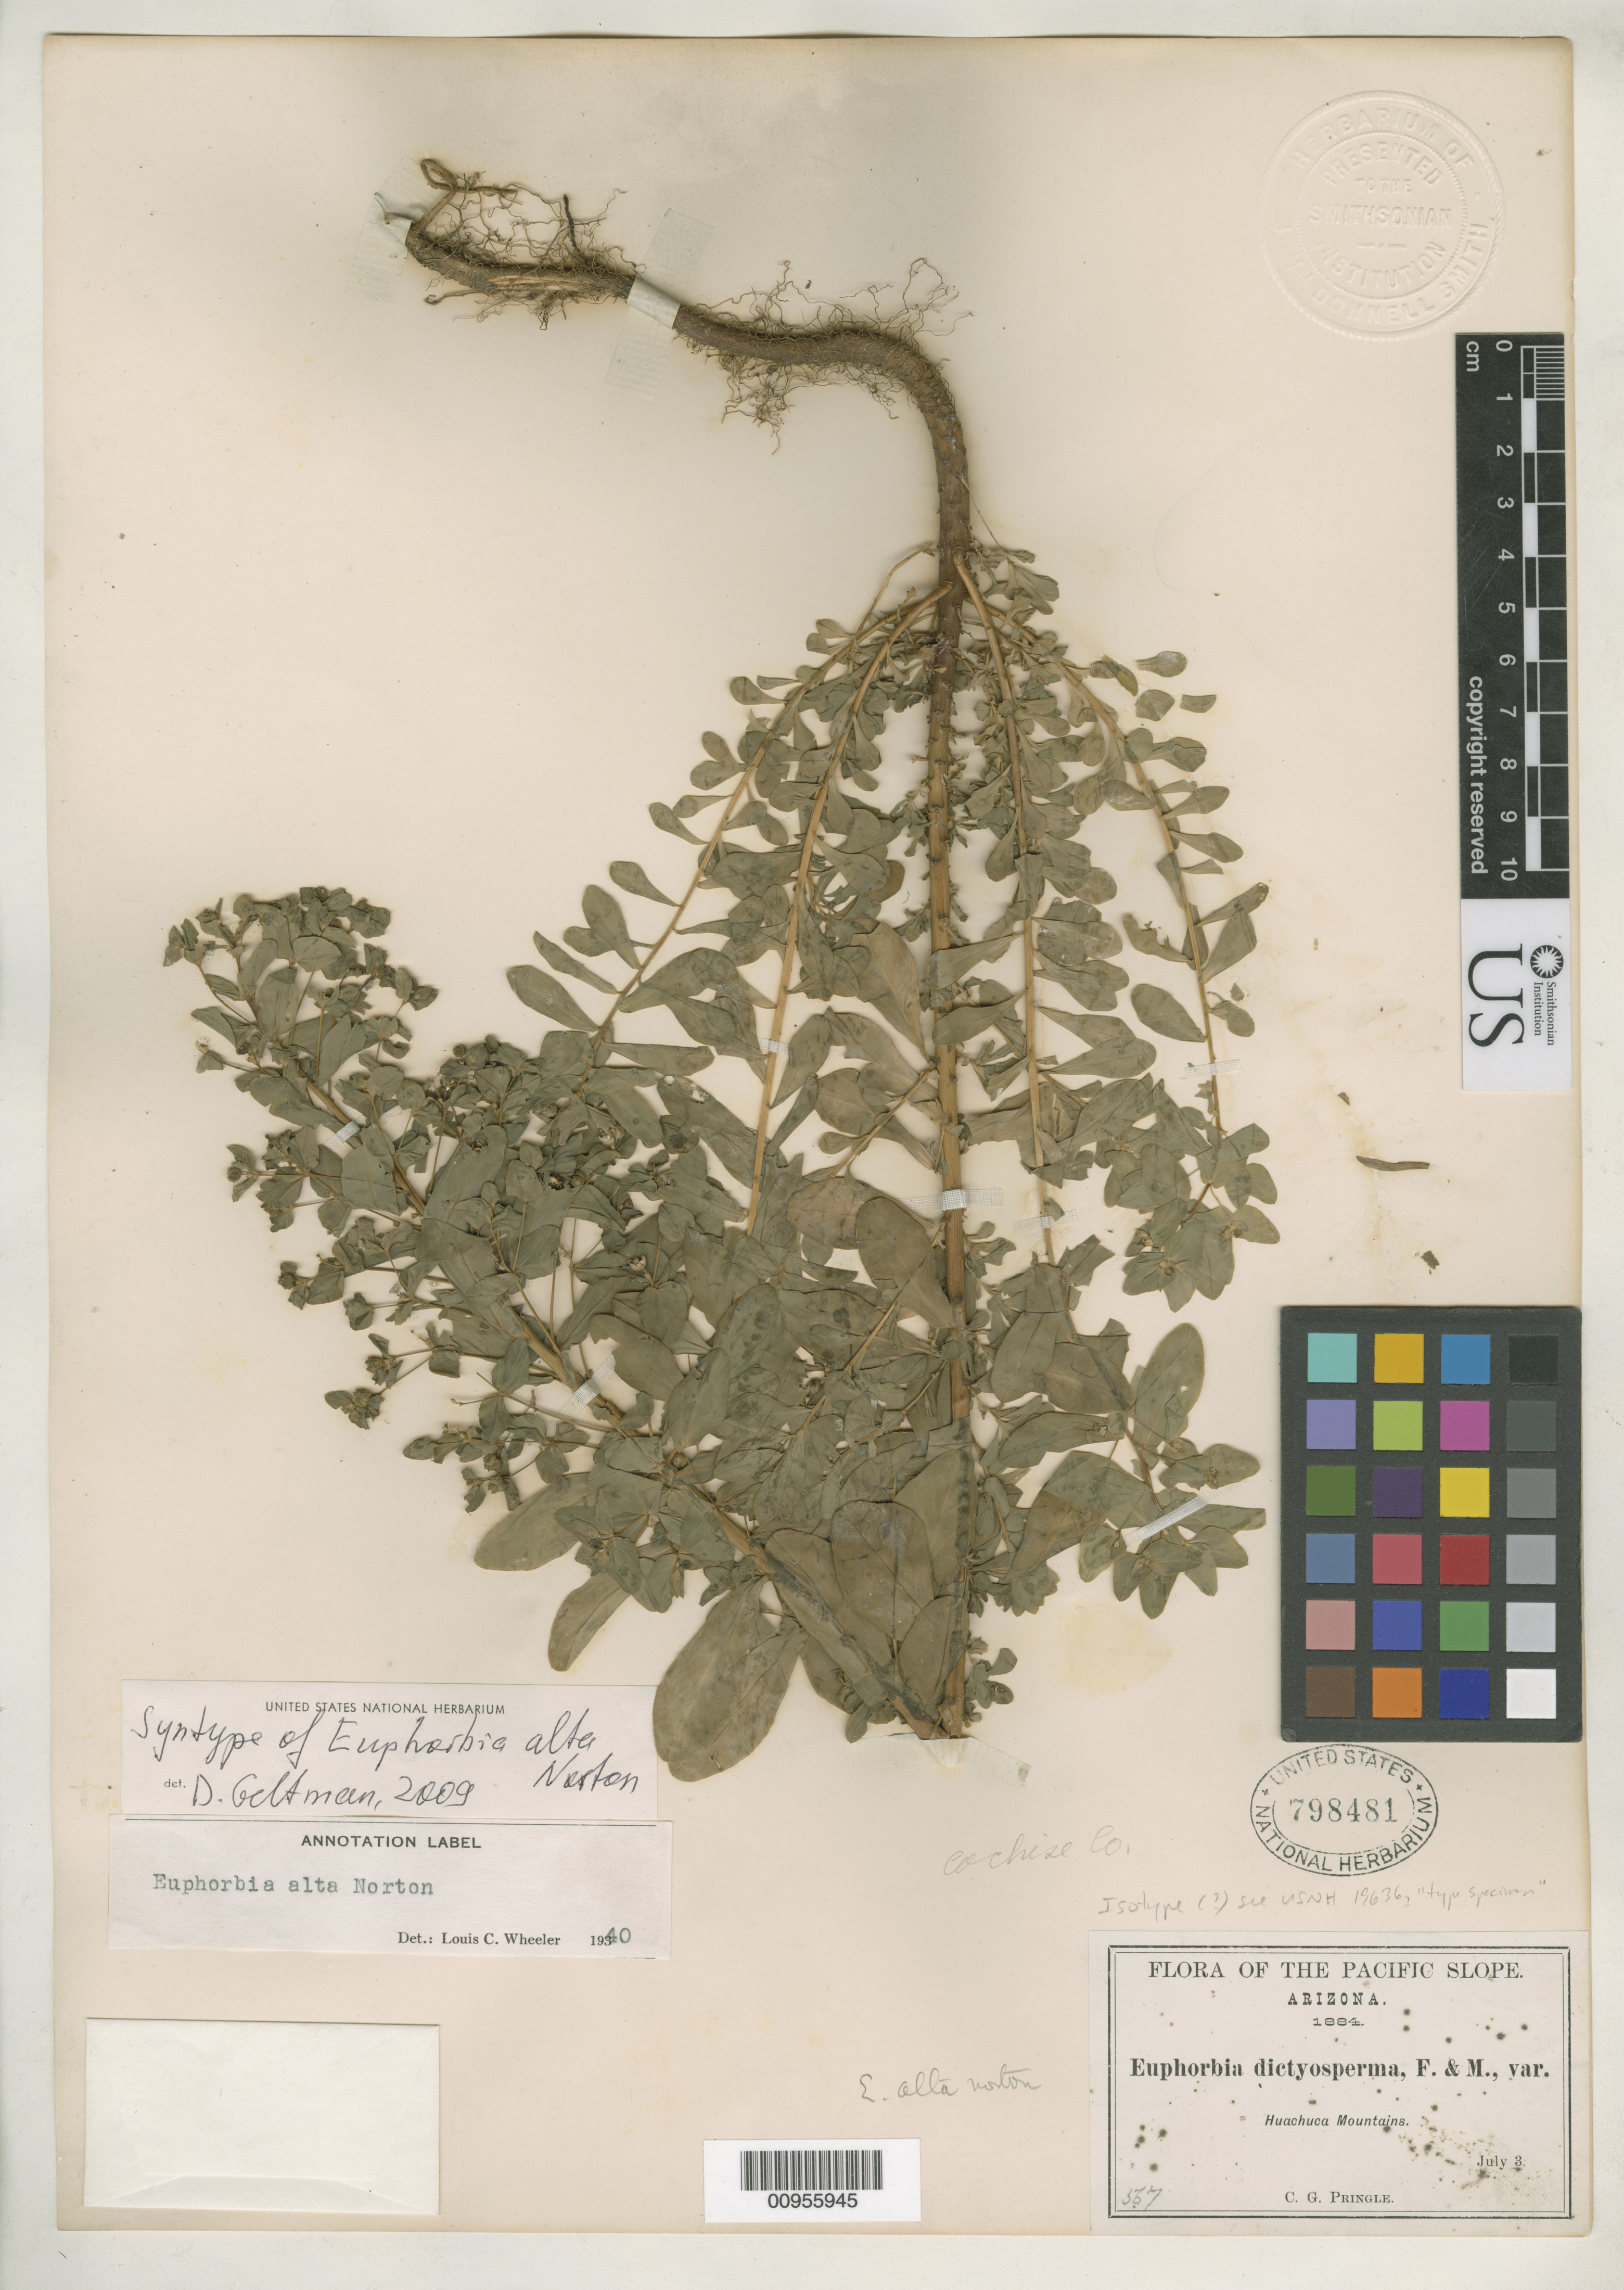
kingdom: Plantae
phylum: Tracheophyta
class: Magnoliopsida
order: Malpighiales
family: Euphorbiaceae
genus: Euphorbia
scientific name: Euphorbia alta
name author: Norton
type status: Isolectotype; Syntype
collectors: C. G. Pringle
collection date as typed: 03 Jul 1884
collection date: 1884-07-03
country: United States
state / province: Arizona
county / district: Cochise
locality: Huachuca Mountains.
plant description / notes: Preprint from Ann. Rep. Missouri Missouri Bot. Gard. vol. 11 (1900).; Specimen ex John Donnell Smith herbarium.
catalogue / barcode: US 798481